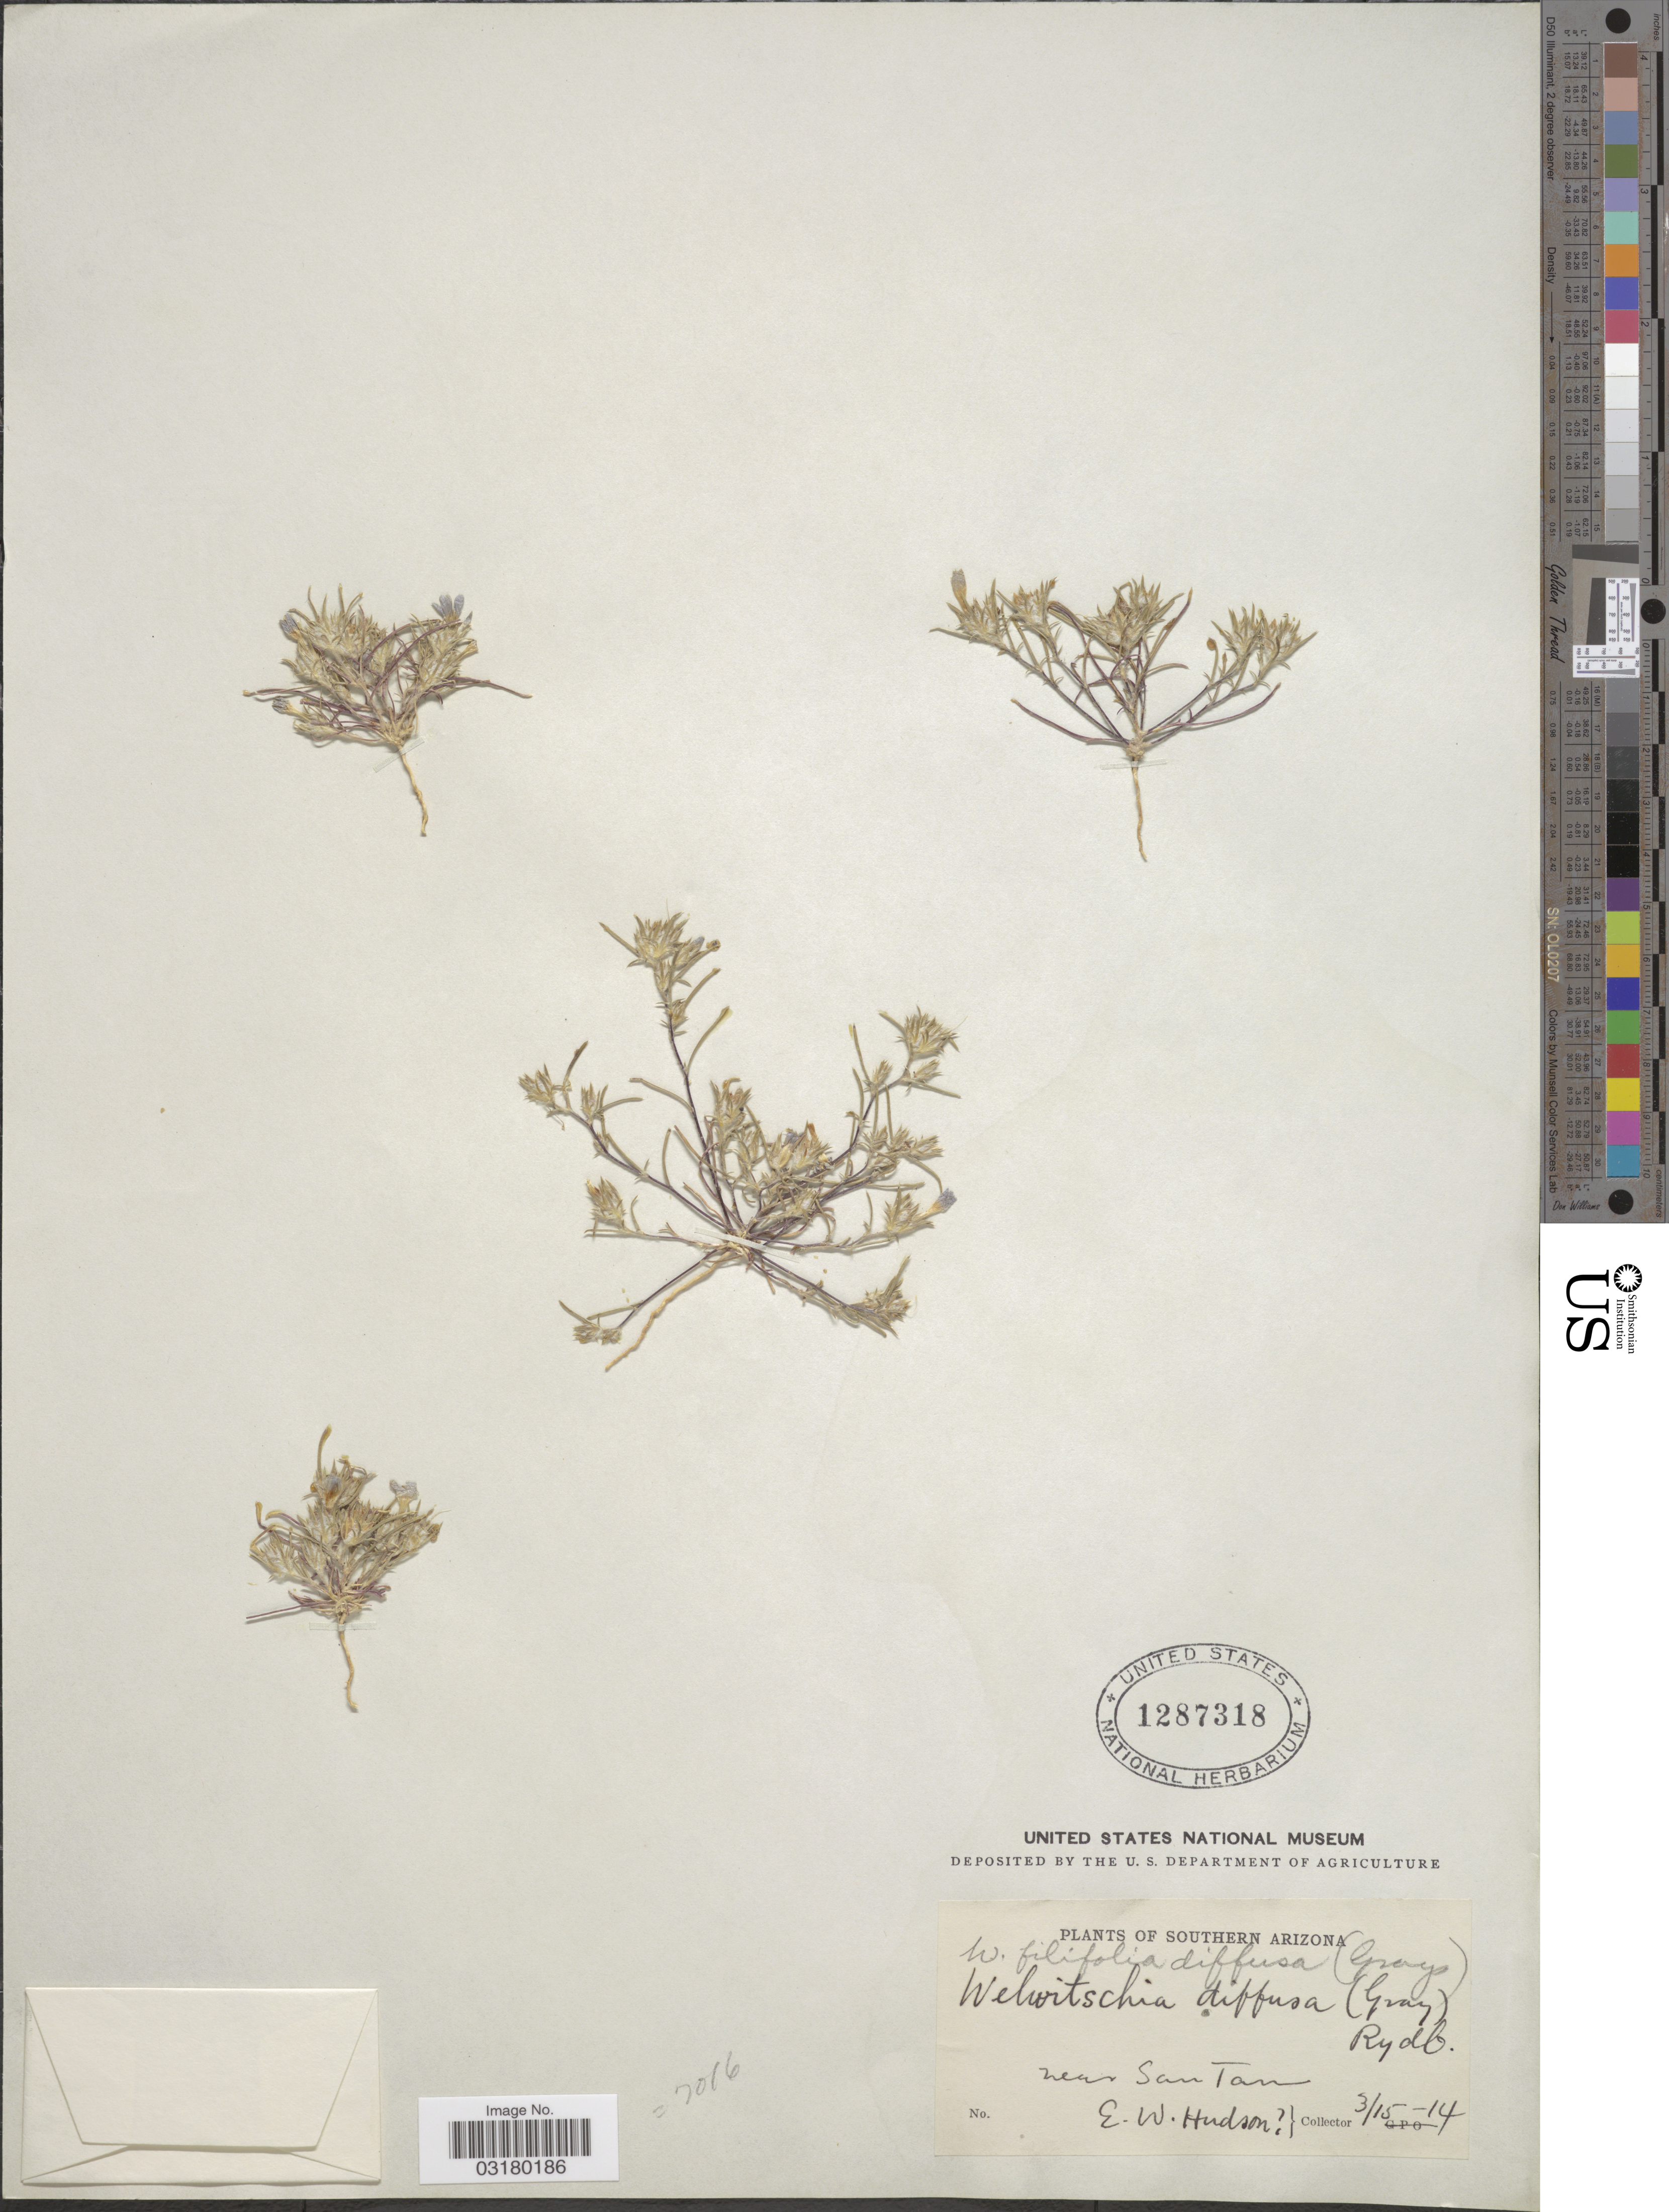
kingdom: Plantae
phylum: Tracheophyta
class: Magnoliopsida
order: Ericales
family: Polemoniaceae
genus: Eriastrum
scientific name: Eriastrum diffusum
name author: (A. Gray) H. Mason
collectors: E. W. Hudson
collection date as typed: Transcribed d/m/y: 15/3/14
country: United States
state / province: Arizona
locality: Southern Arizona. Near San Tan.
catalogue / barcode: US 1287318